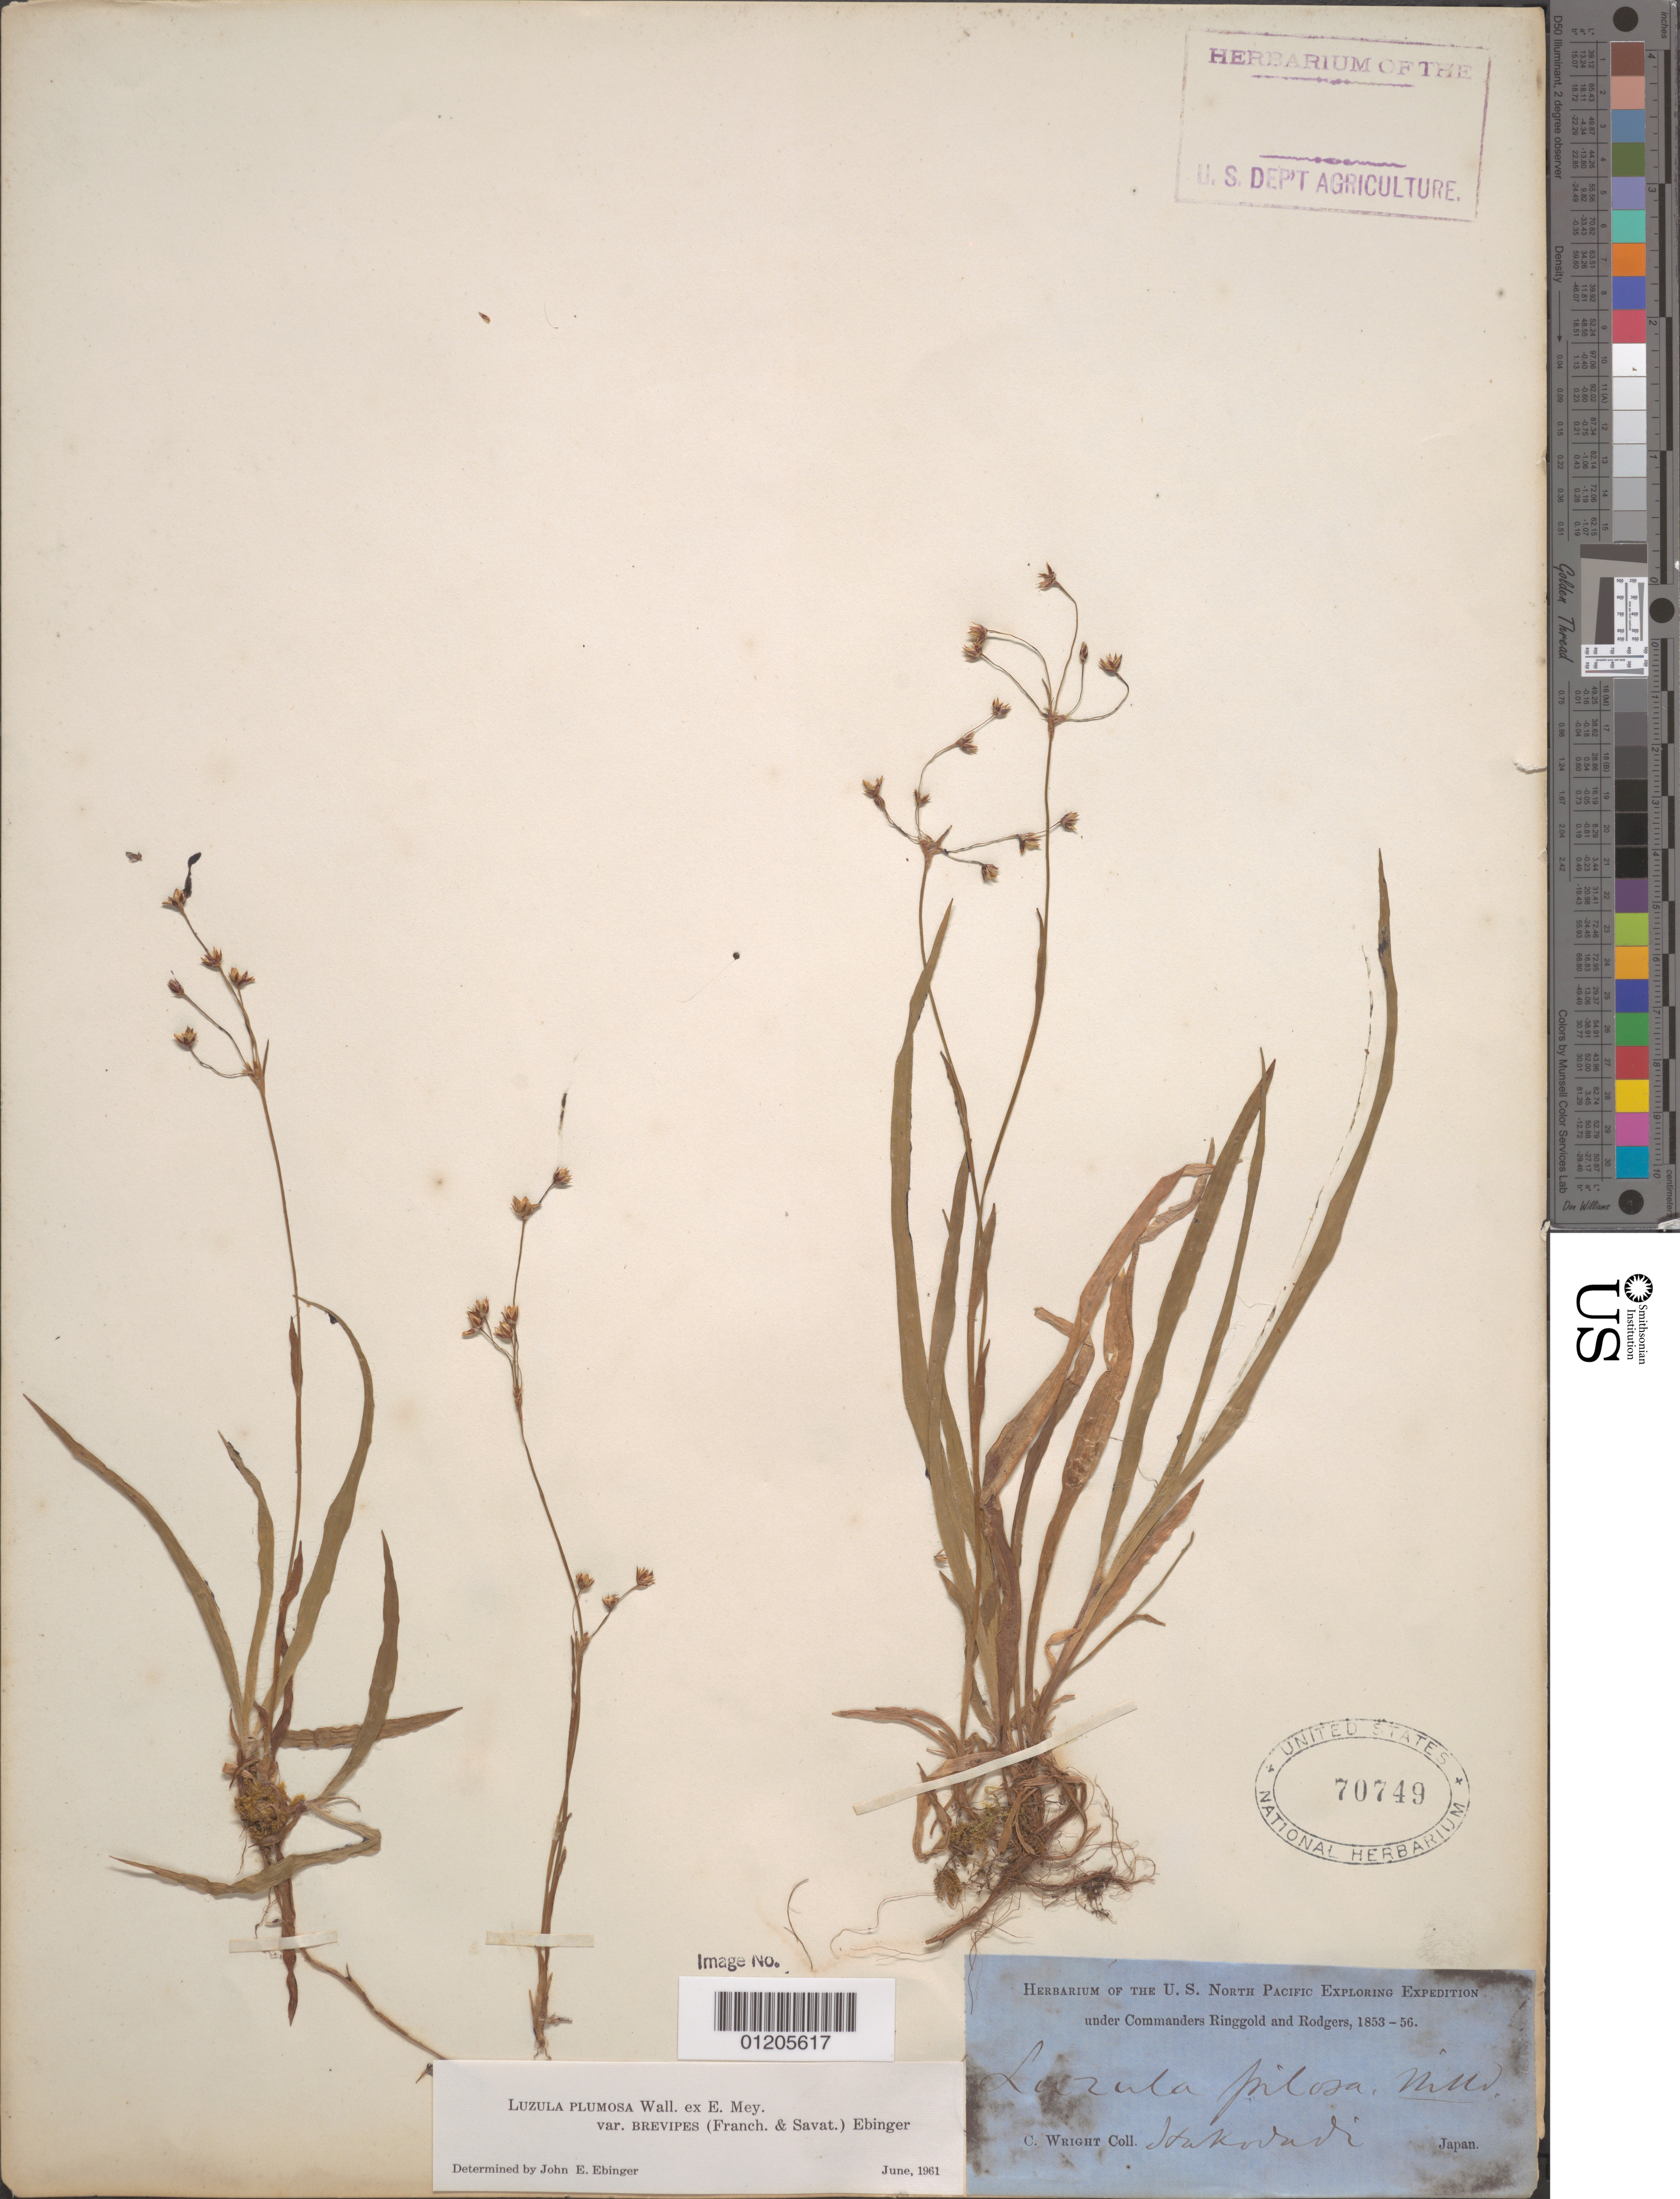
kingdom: Plantae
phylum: Tracheophyta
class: Liliopsida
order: Poales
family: Juncaceae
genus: Luzula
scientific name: Luzula plumosa var. brevipes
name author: (Franch. & Sav.) Ebinger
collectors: C. Wright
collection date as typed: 1853 to -- --- 1856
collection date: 1853/1856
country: Japan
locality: Hako hadi.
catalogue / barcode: US 70749